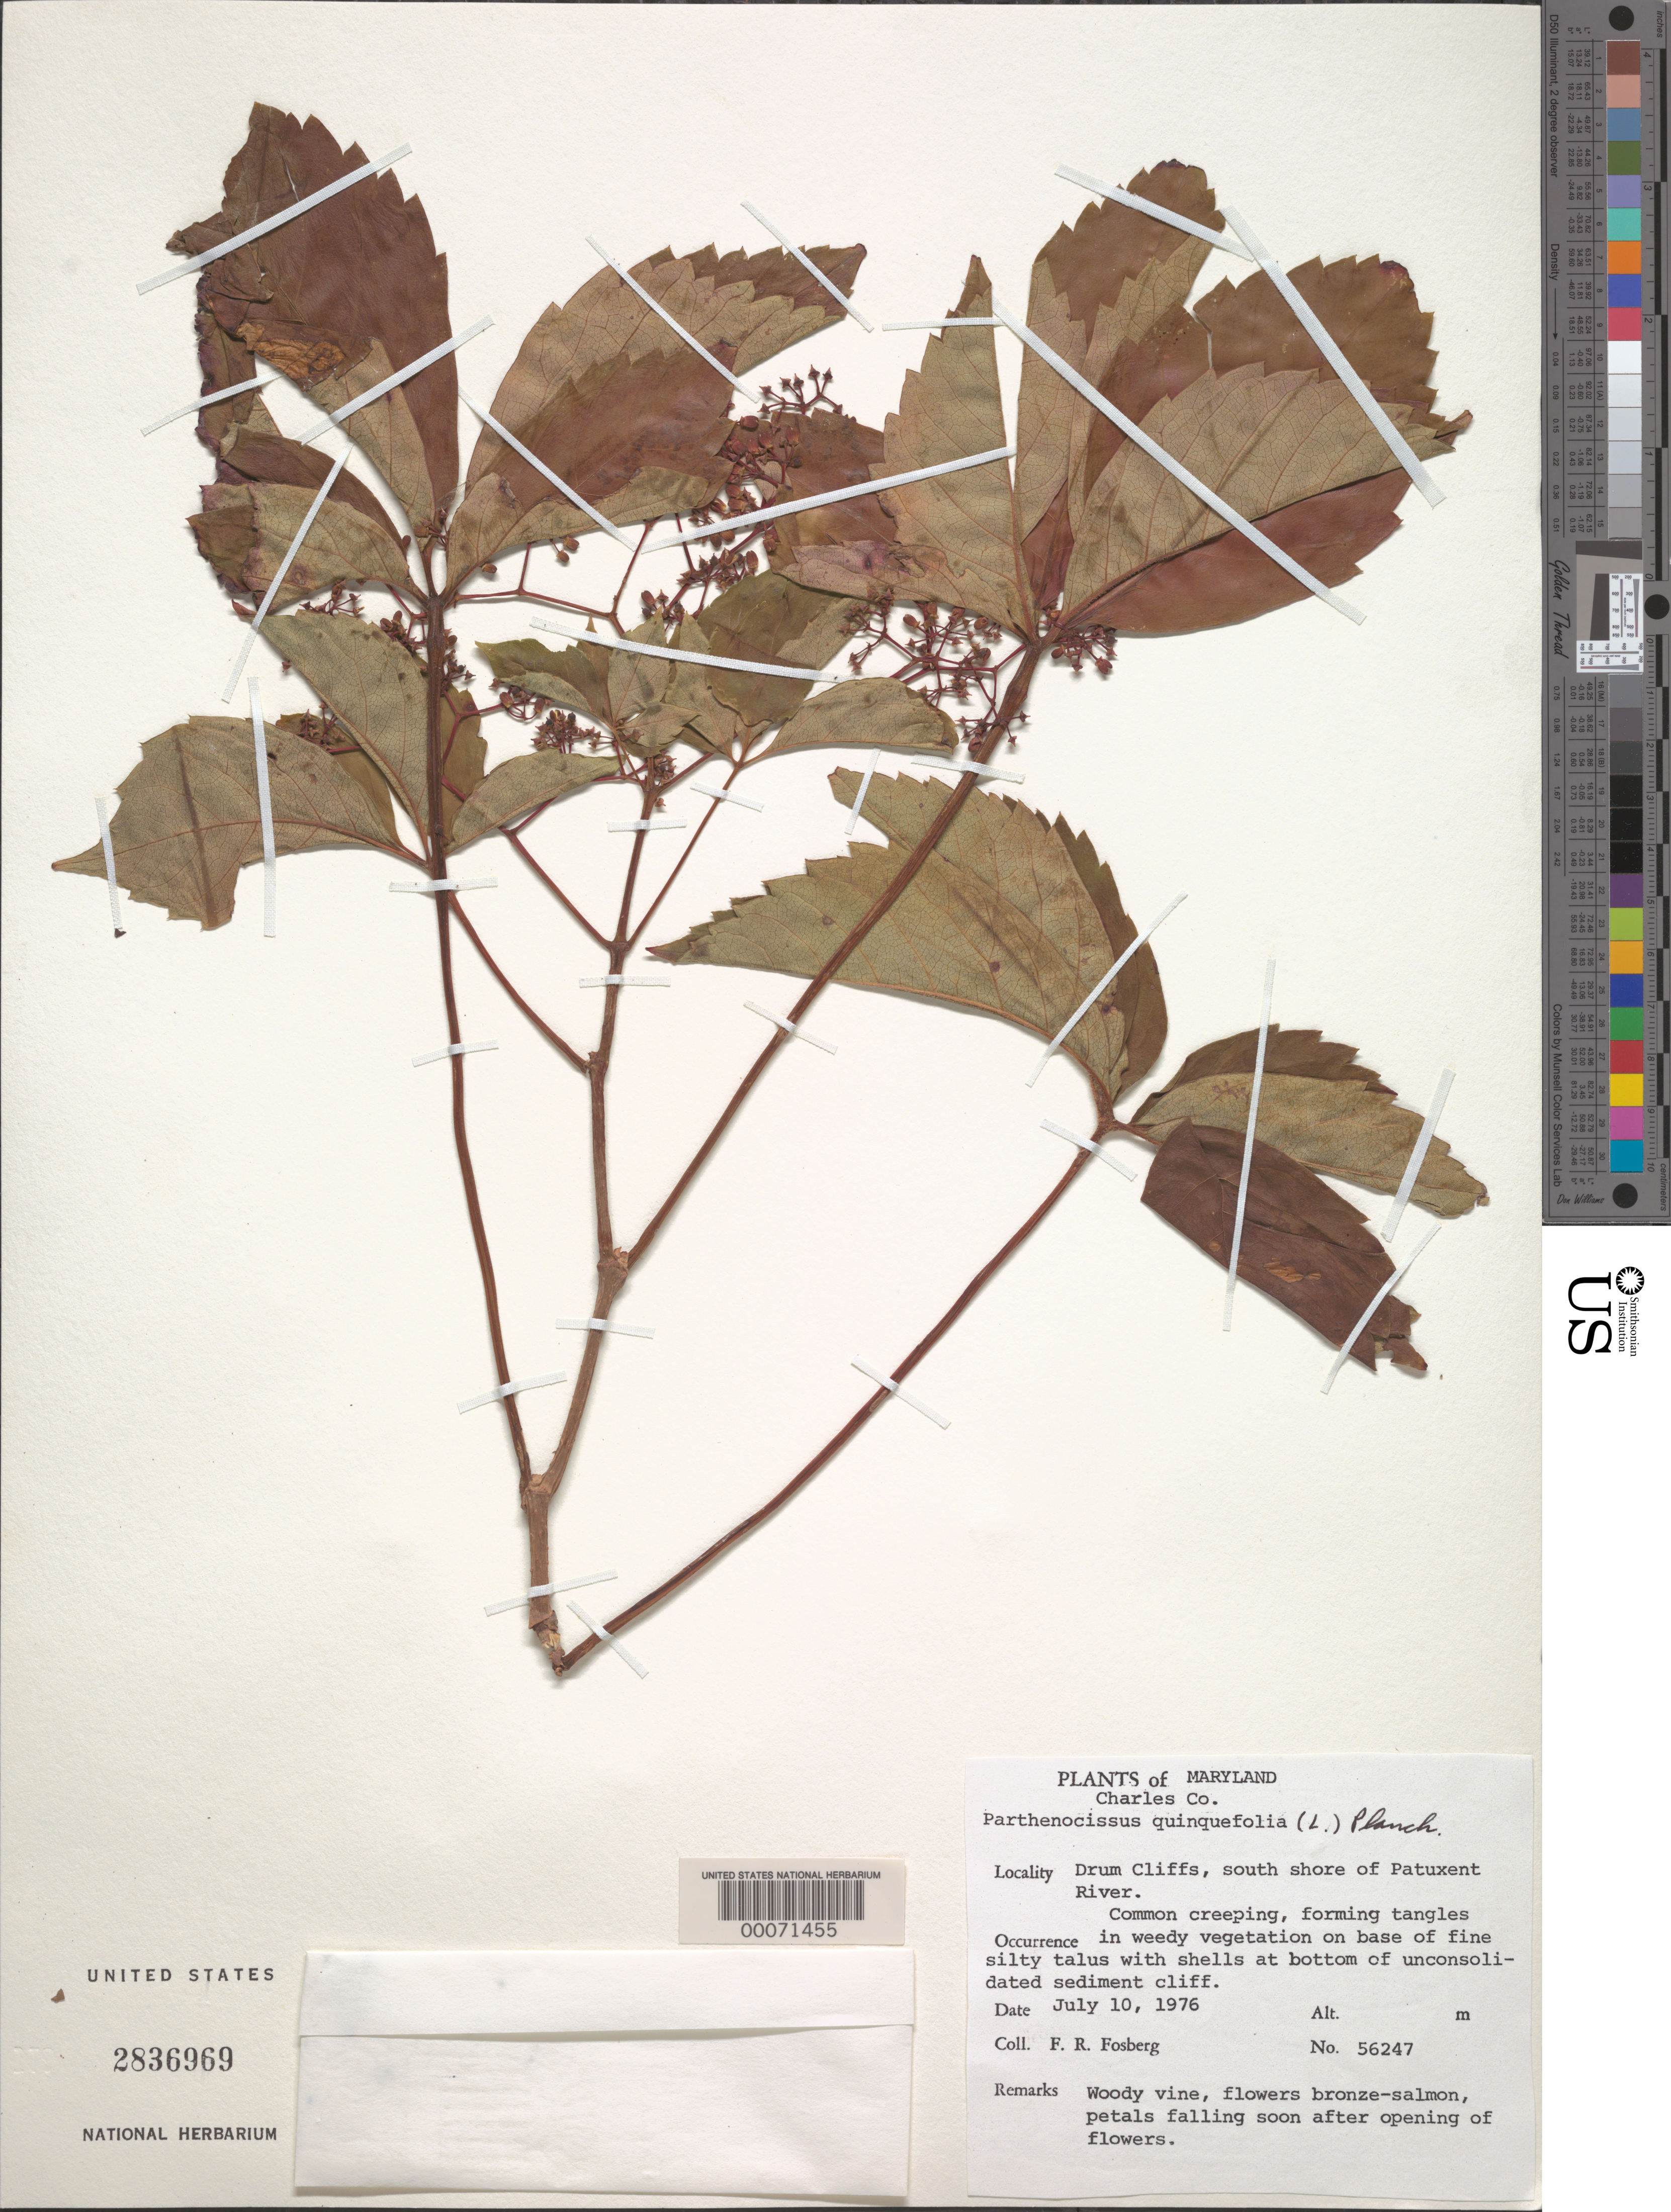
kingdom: Plantae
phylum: Tracheophyta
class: Magnoliopsida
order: Vitales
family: Vitaceae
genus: Parthenocissus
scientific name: Parthenocissus quinquefolia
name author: (L.) Planch.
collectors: F. R. Fosberg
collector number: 56247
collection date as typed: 10 Jul 1976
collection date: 1976-07-10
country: United States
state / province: Maryland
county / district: Charles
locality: Drum Cliffs, Patuxent River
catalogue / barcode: US 2836969